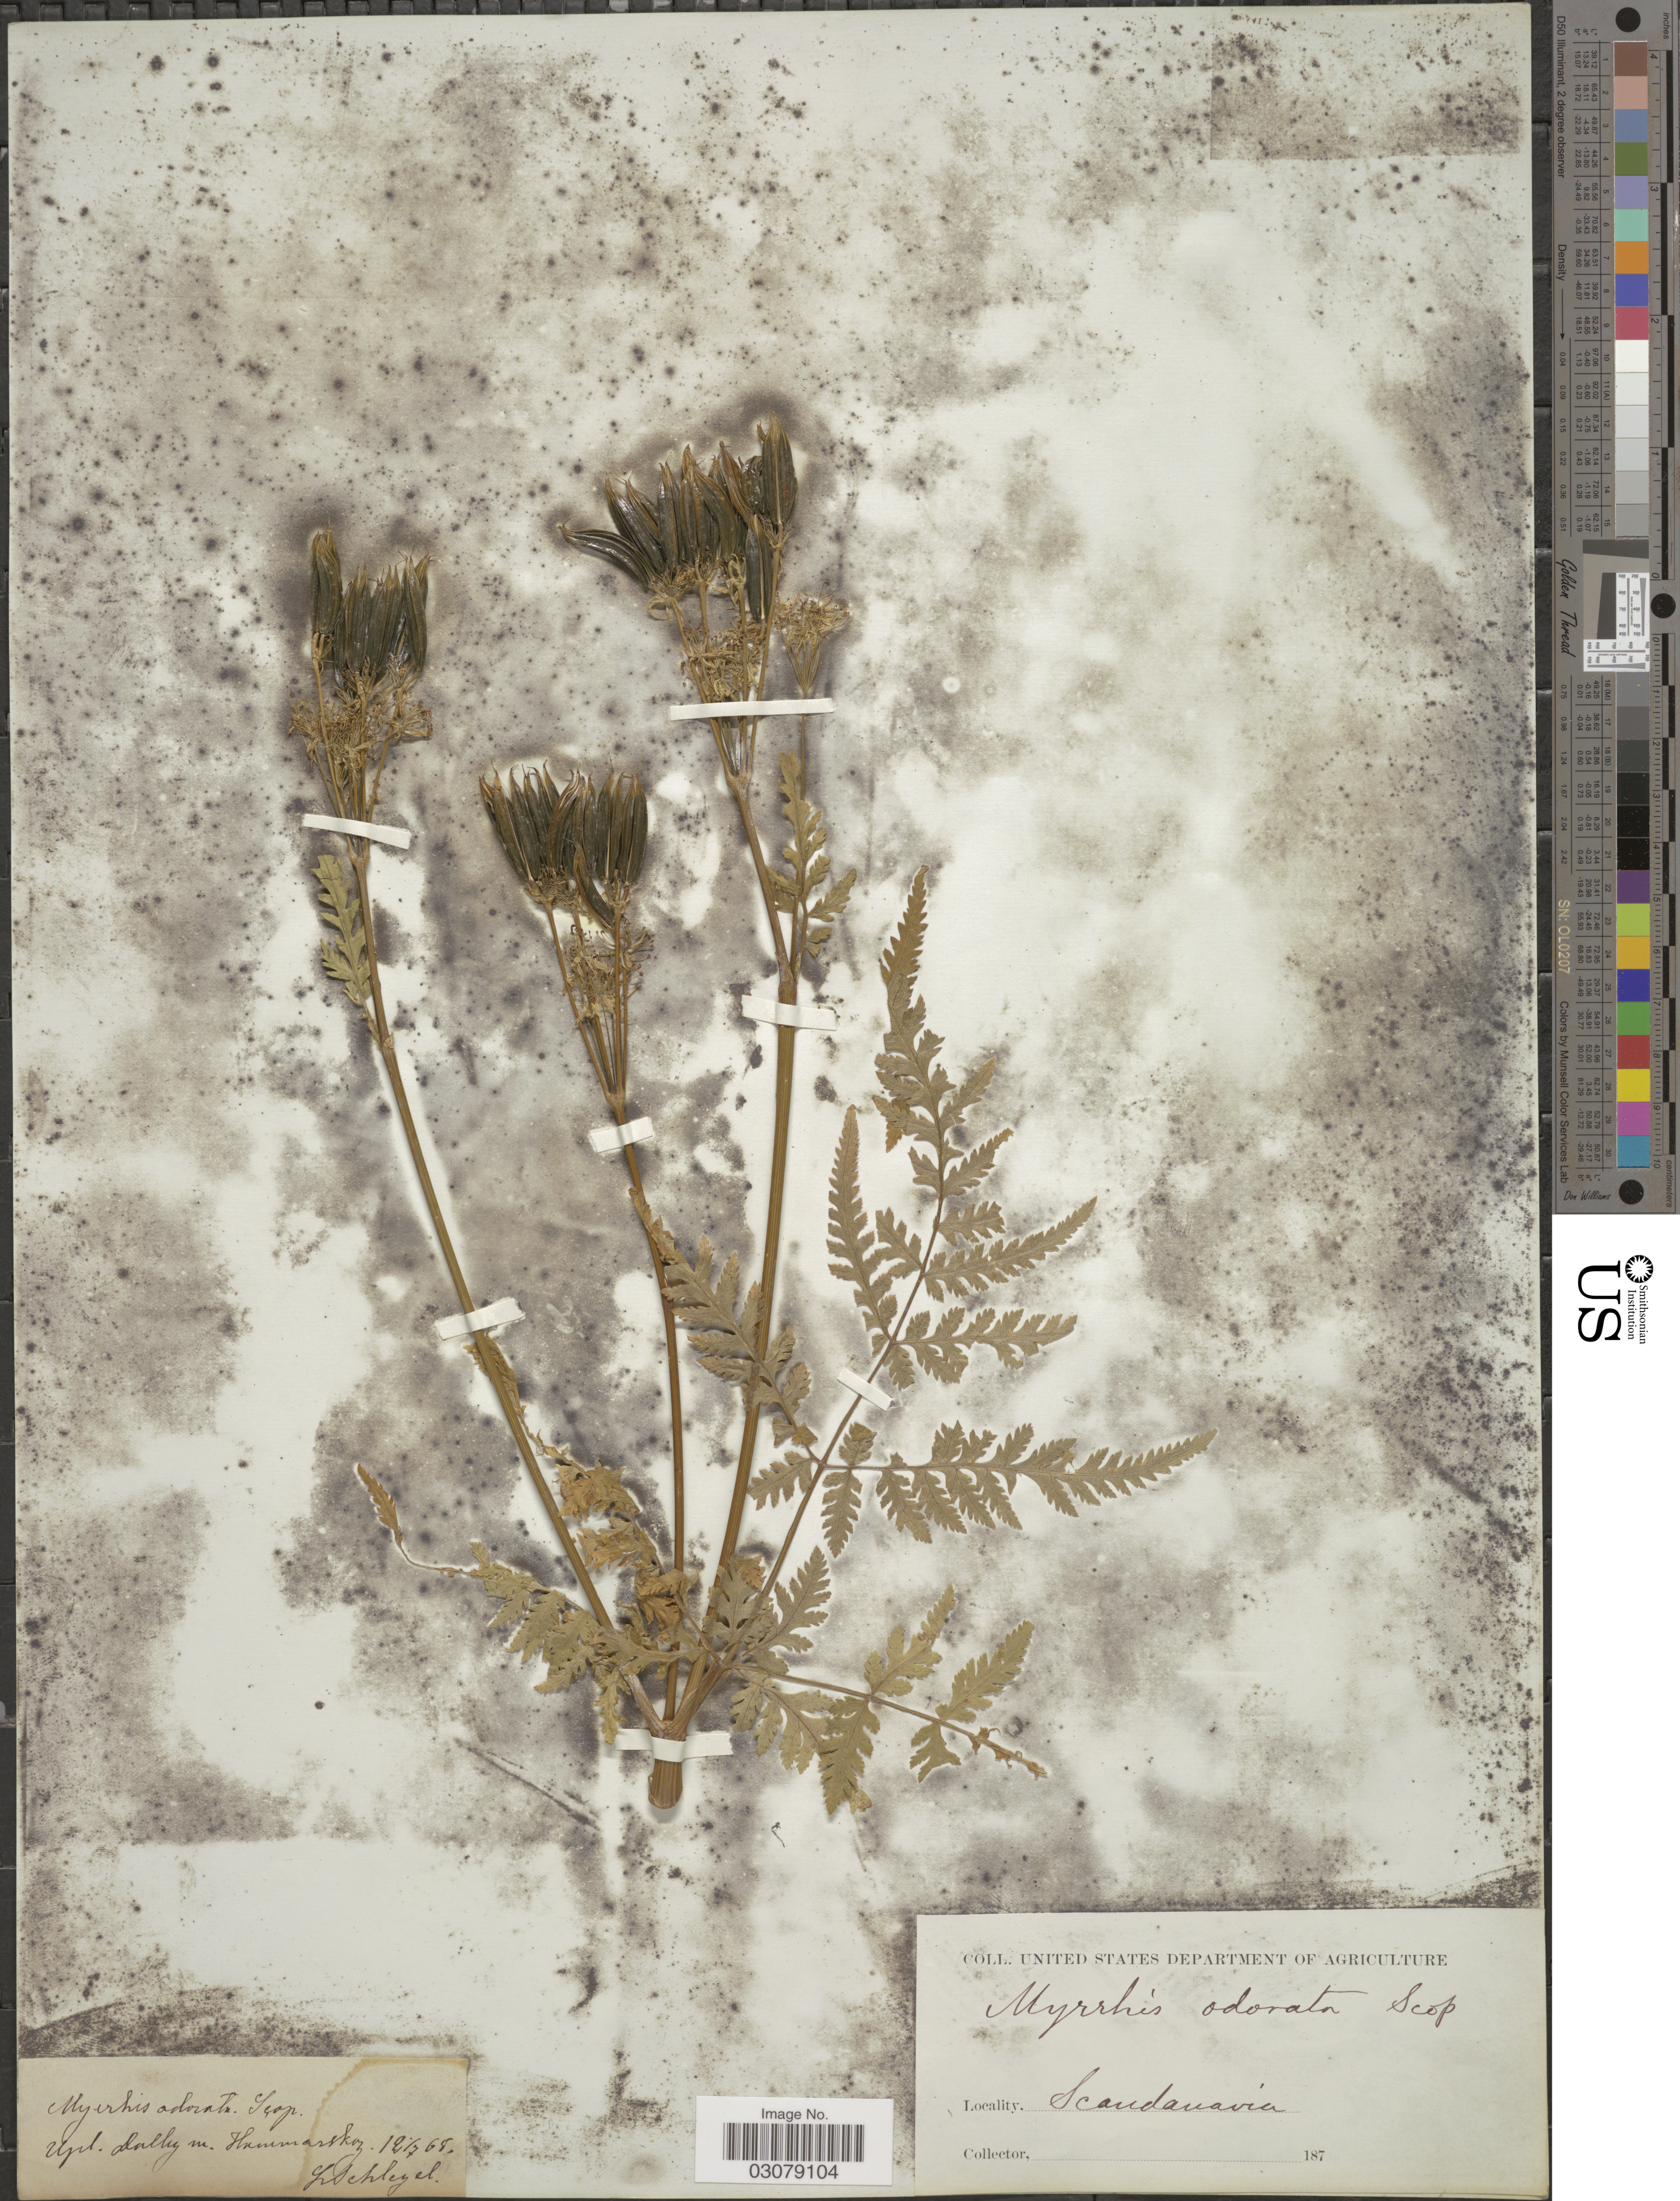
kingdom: Plantae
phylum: Tracheophyta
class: Magnoliopsida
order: Apiales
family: Apiaceae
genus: Myrrhis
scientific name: Myrrhis odorata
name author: (L.) Scop.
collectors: L. Schlegel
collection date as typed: Transcribed d/m/y: 12/7/68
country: Sweden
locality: Scandanavia. Upl. Dalby sn. Hammarskog.